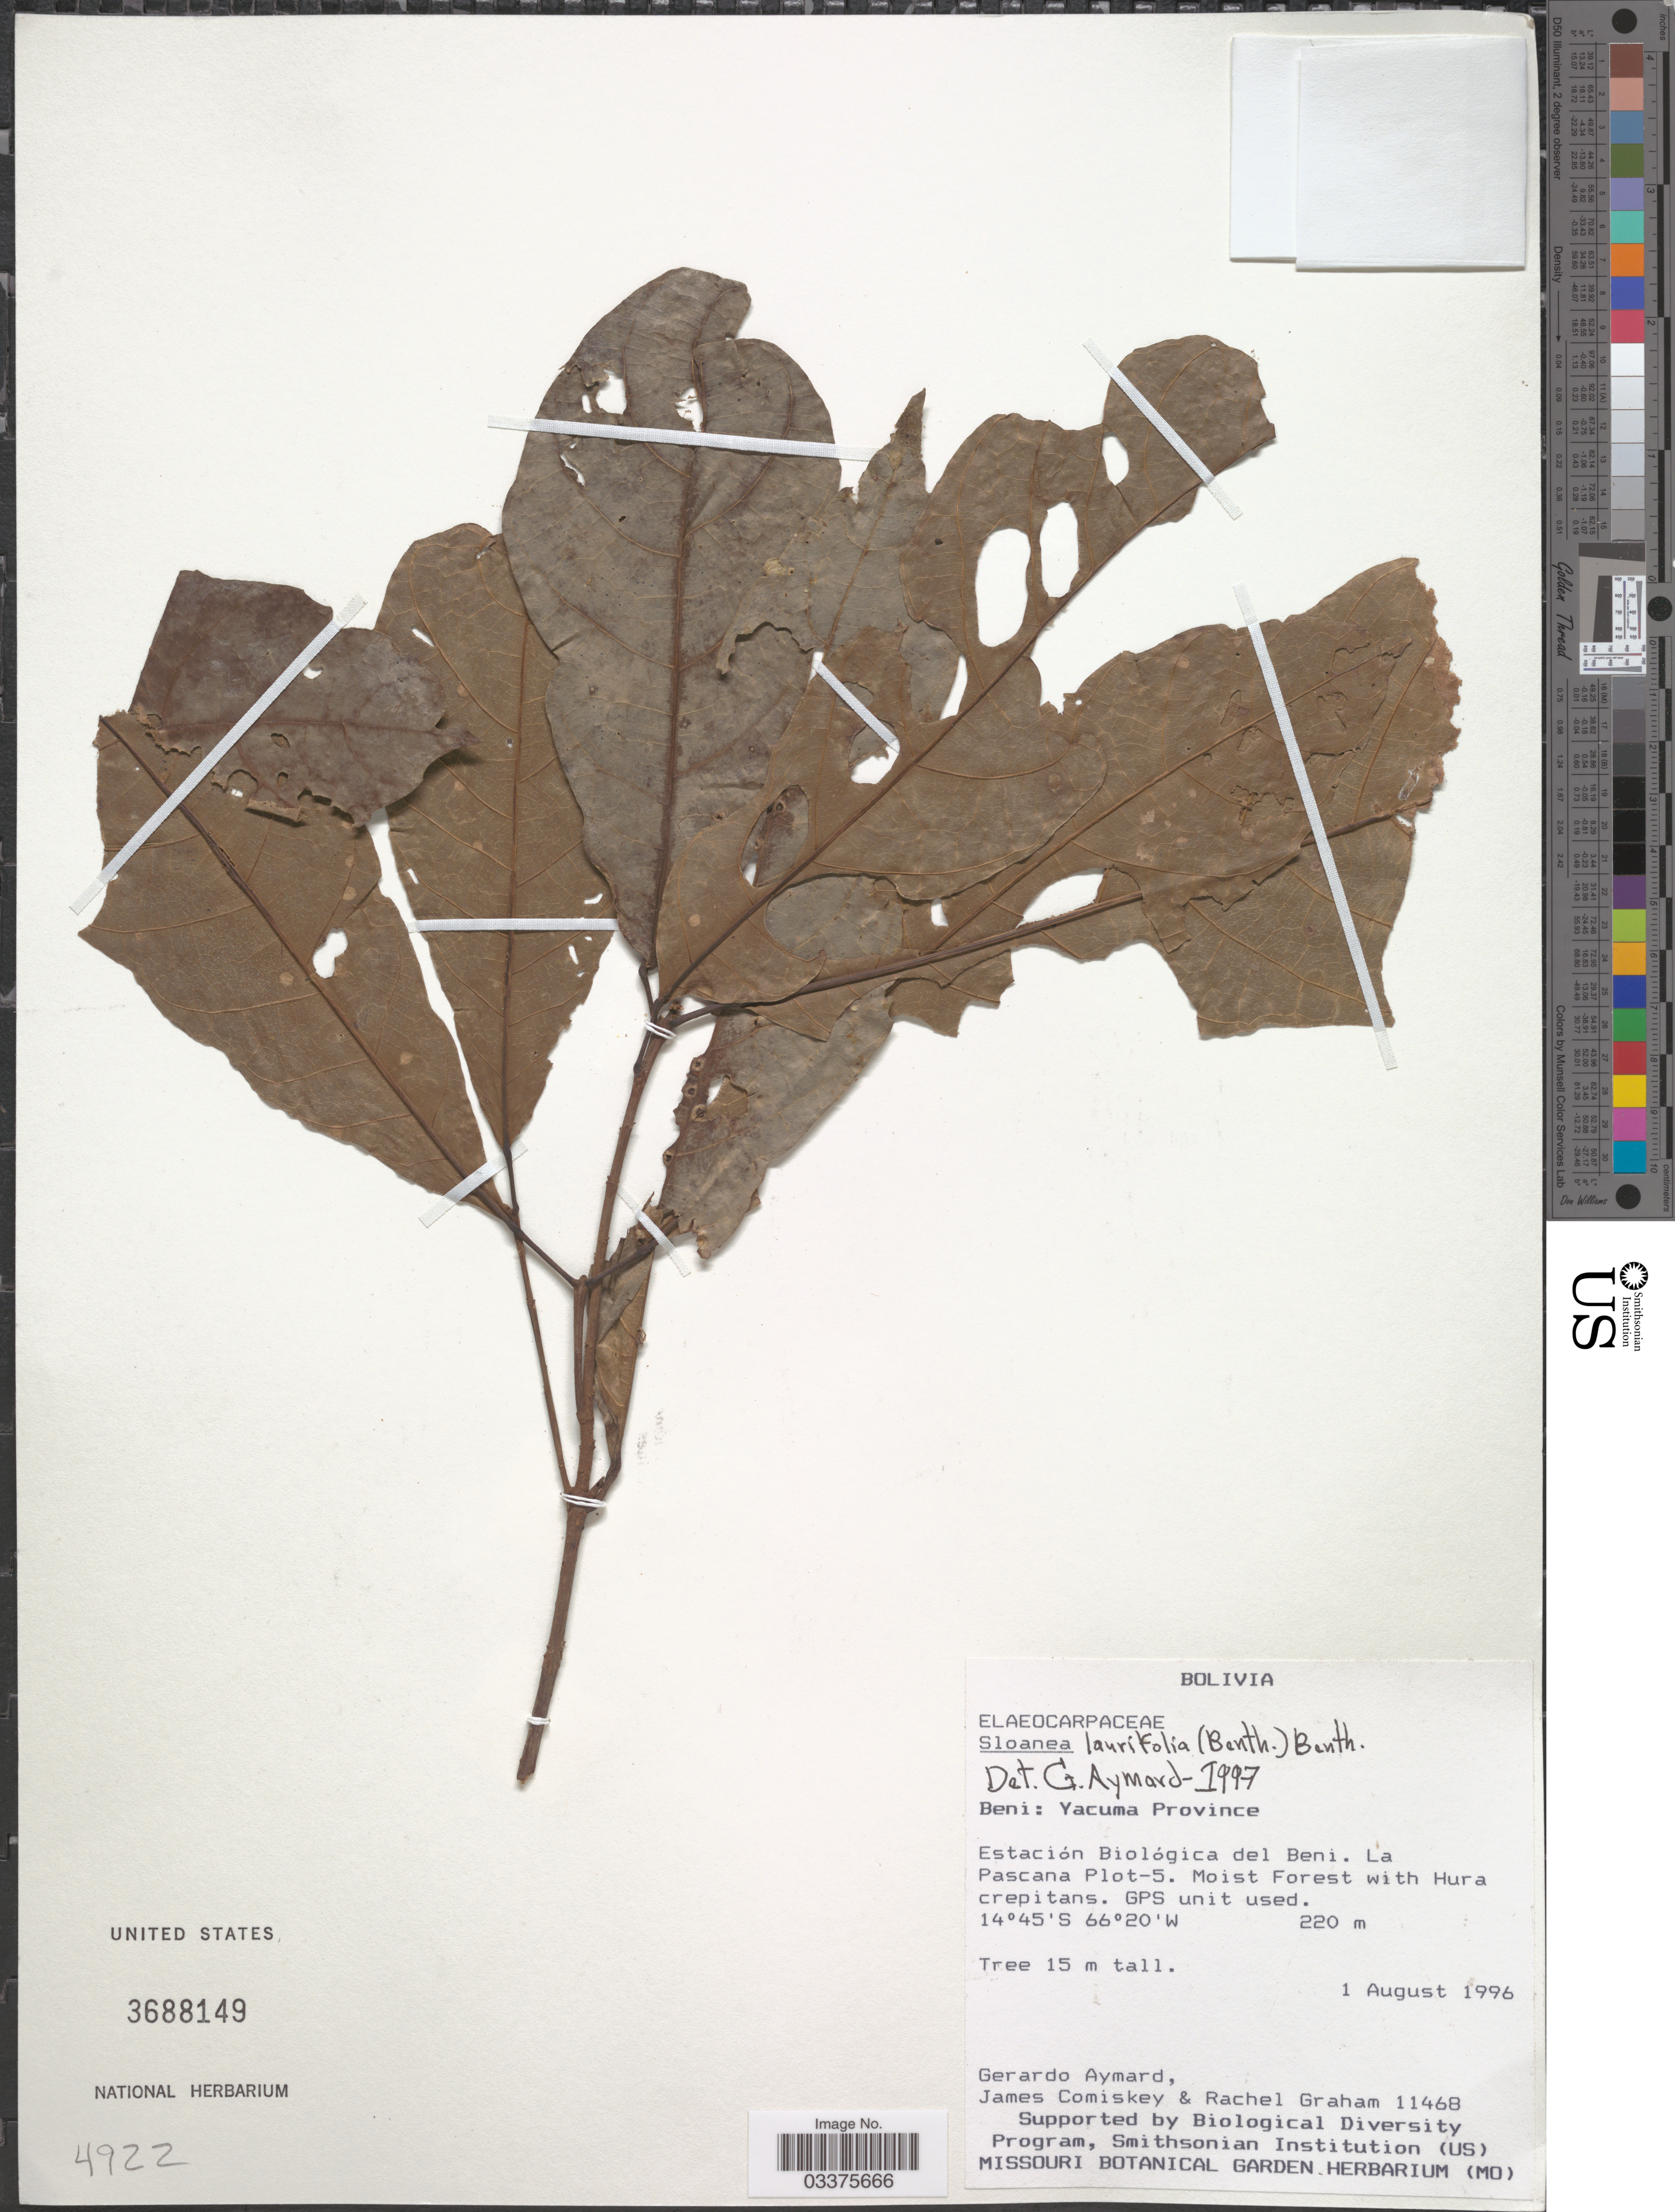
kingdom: Plantae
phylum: Tracheophyta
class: Magnoliopsida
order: Oxalidales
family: Elaeocarpaceae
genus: Sloanea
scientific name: Sloanea laurifolia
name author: (Benth.) Benth.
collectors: G. A. Aymard, J. A. Comiskey & R. Graham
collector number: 11468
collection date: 1996-08-01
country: Bolivia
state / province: Beni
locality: Yacuma Province, Estación Biológica del Beni. La Pascana Plot-5.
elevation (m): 220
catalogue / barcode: US 3688149